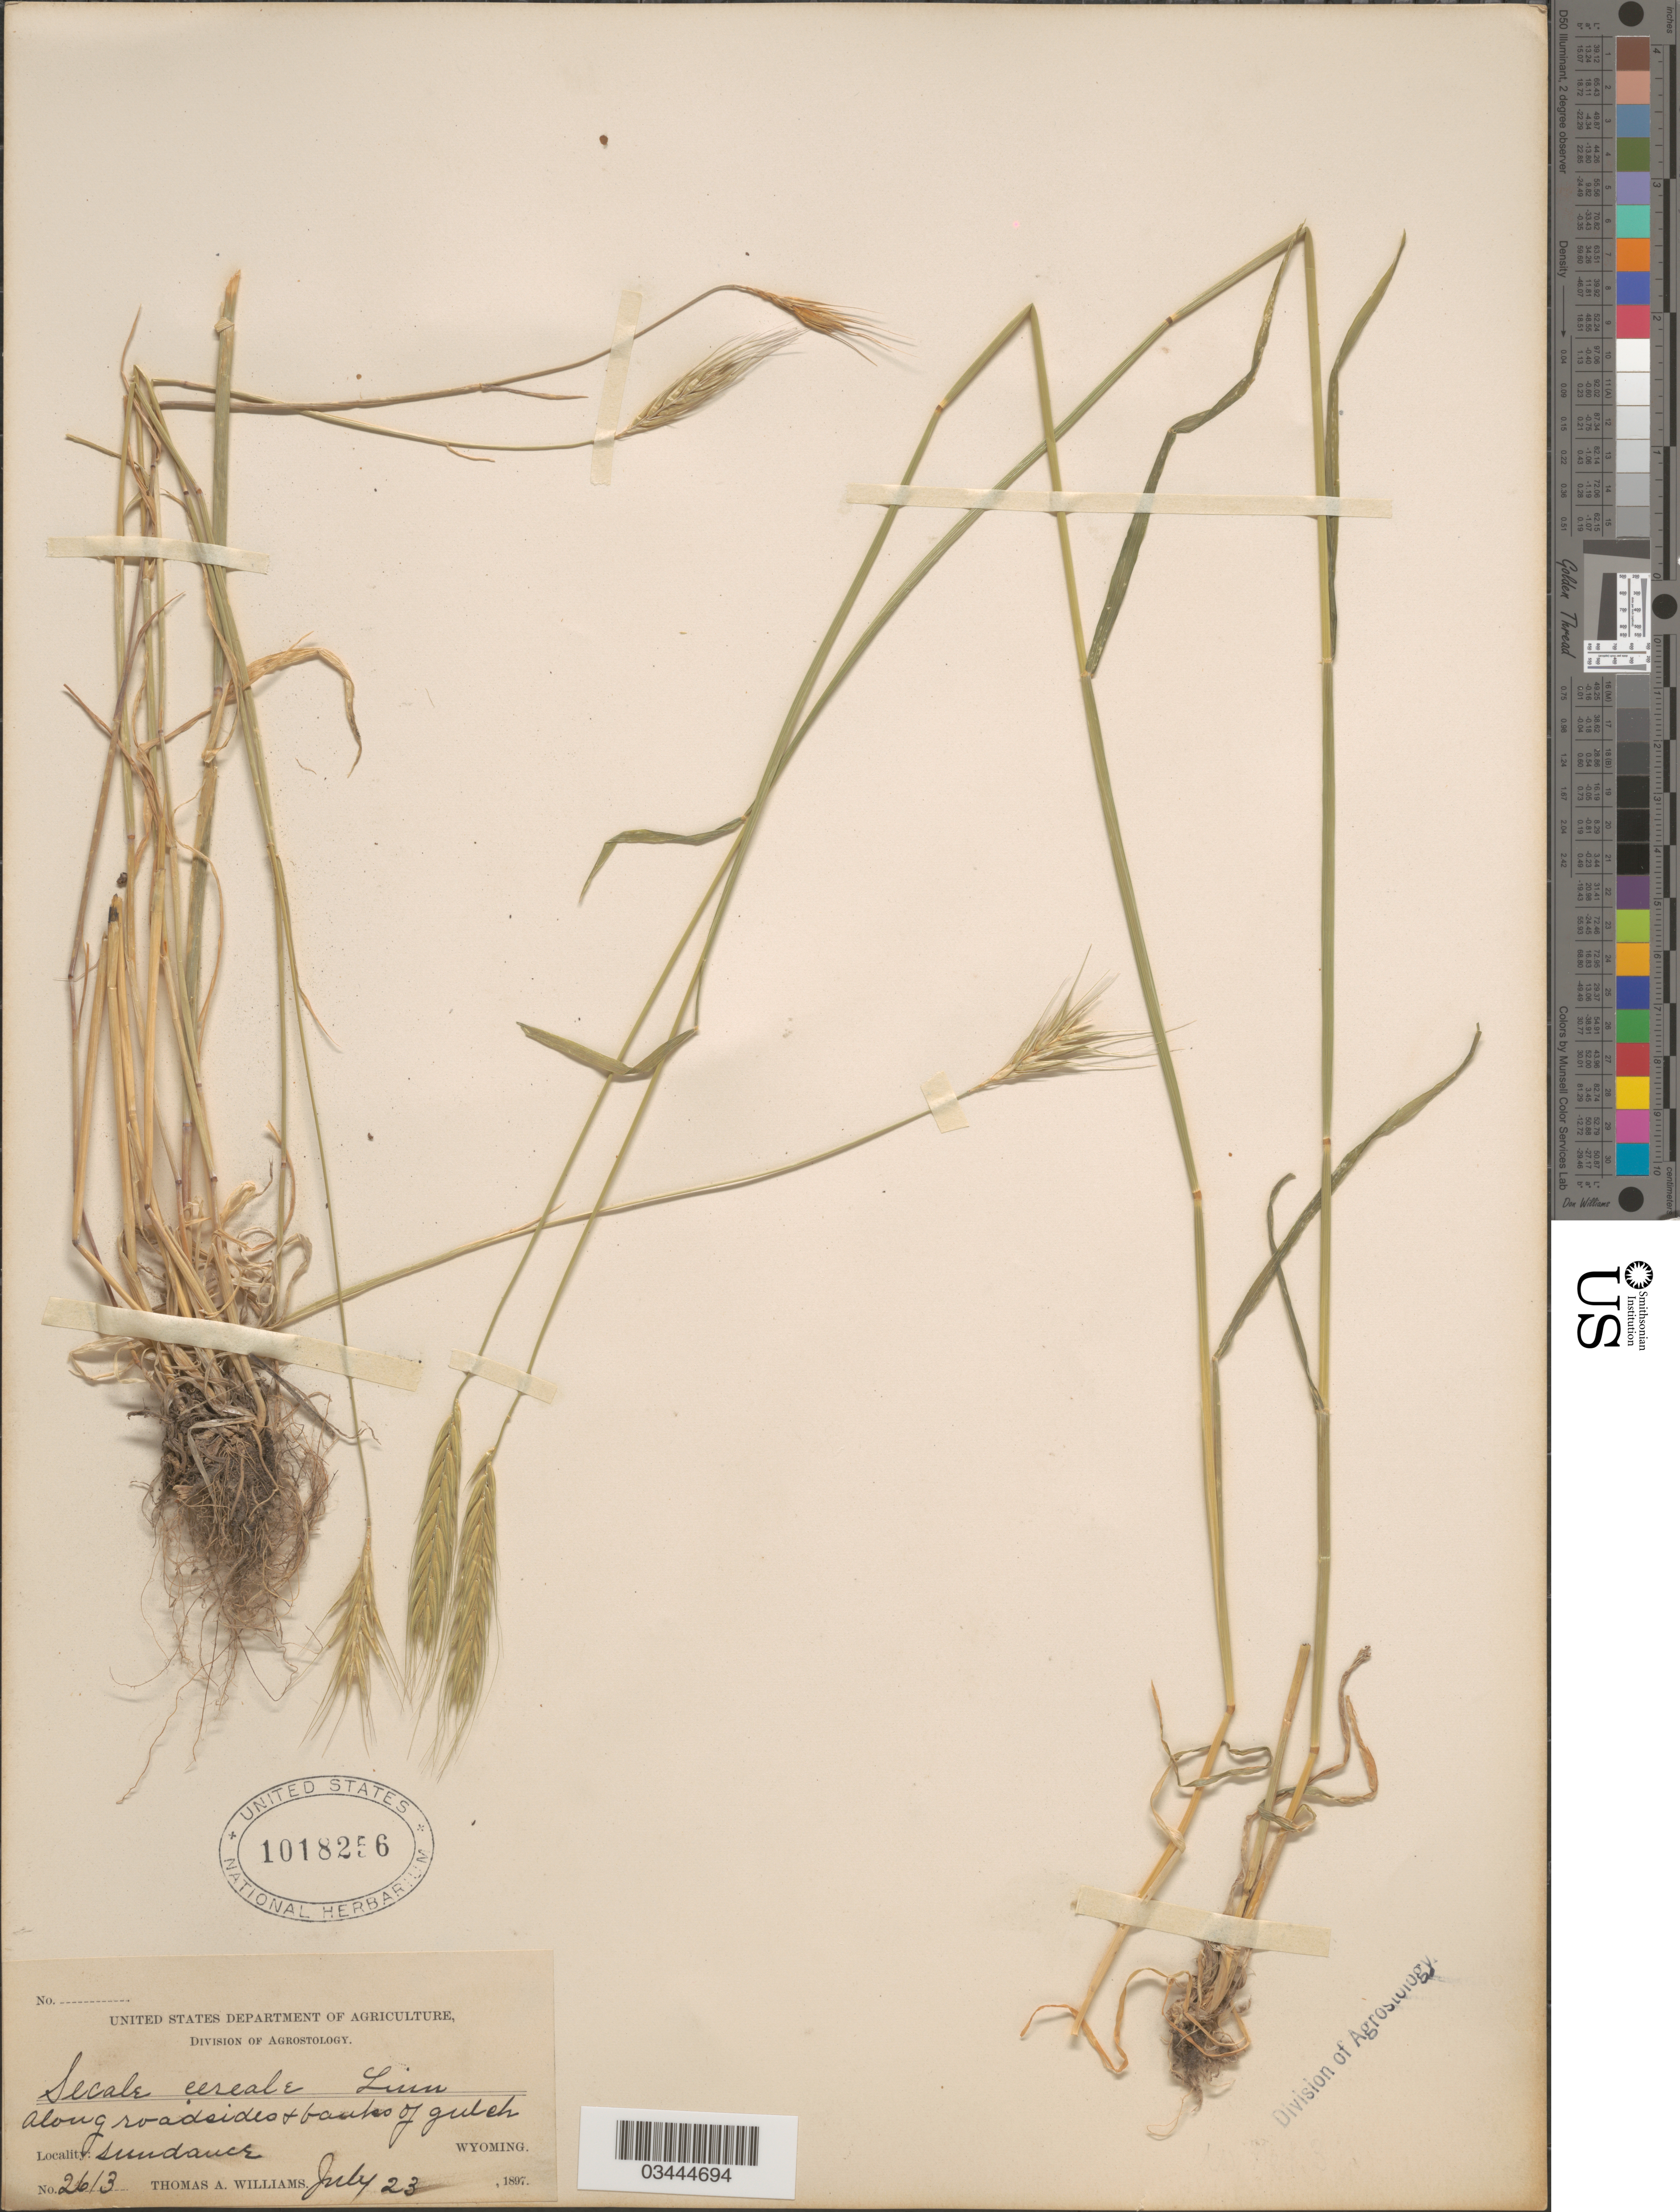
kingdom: Plantae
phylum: Tracheophyta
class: Liliopsida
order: Poales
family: Poaceae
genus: Secale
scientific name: Secale cereale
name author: L.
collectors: T. A. Williams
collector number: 2613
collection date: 1897-07-23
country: United States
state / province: Wyoming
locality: Sundance.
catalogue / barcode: US 1018256